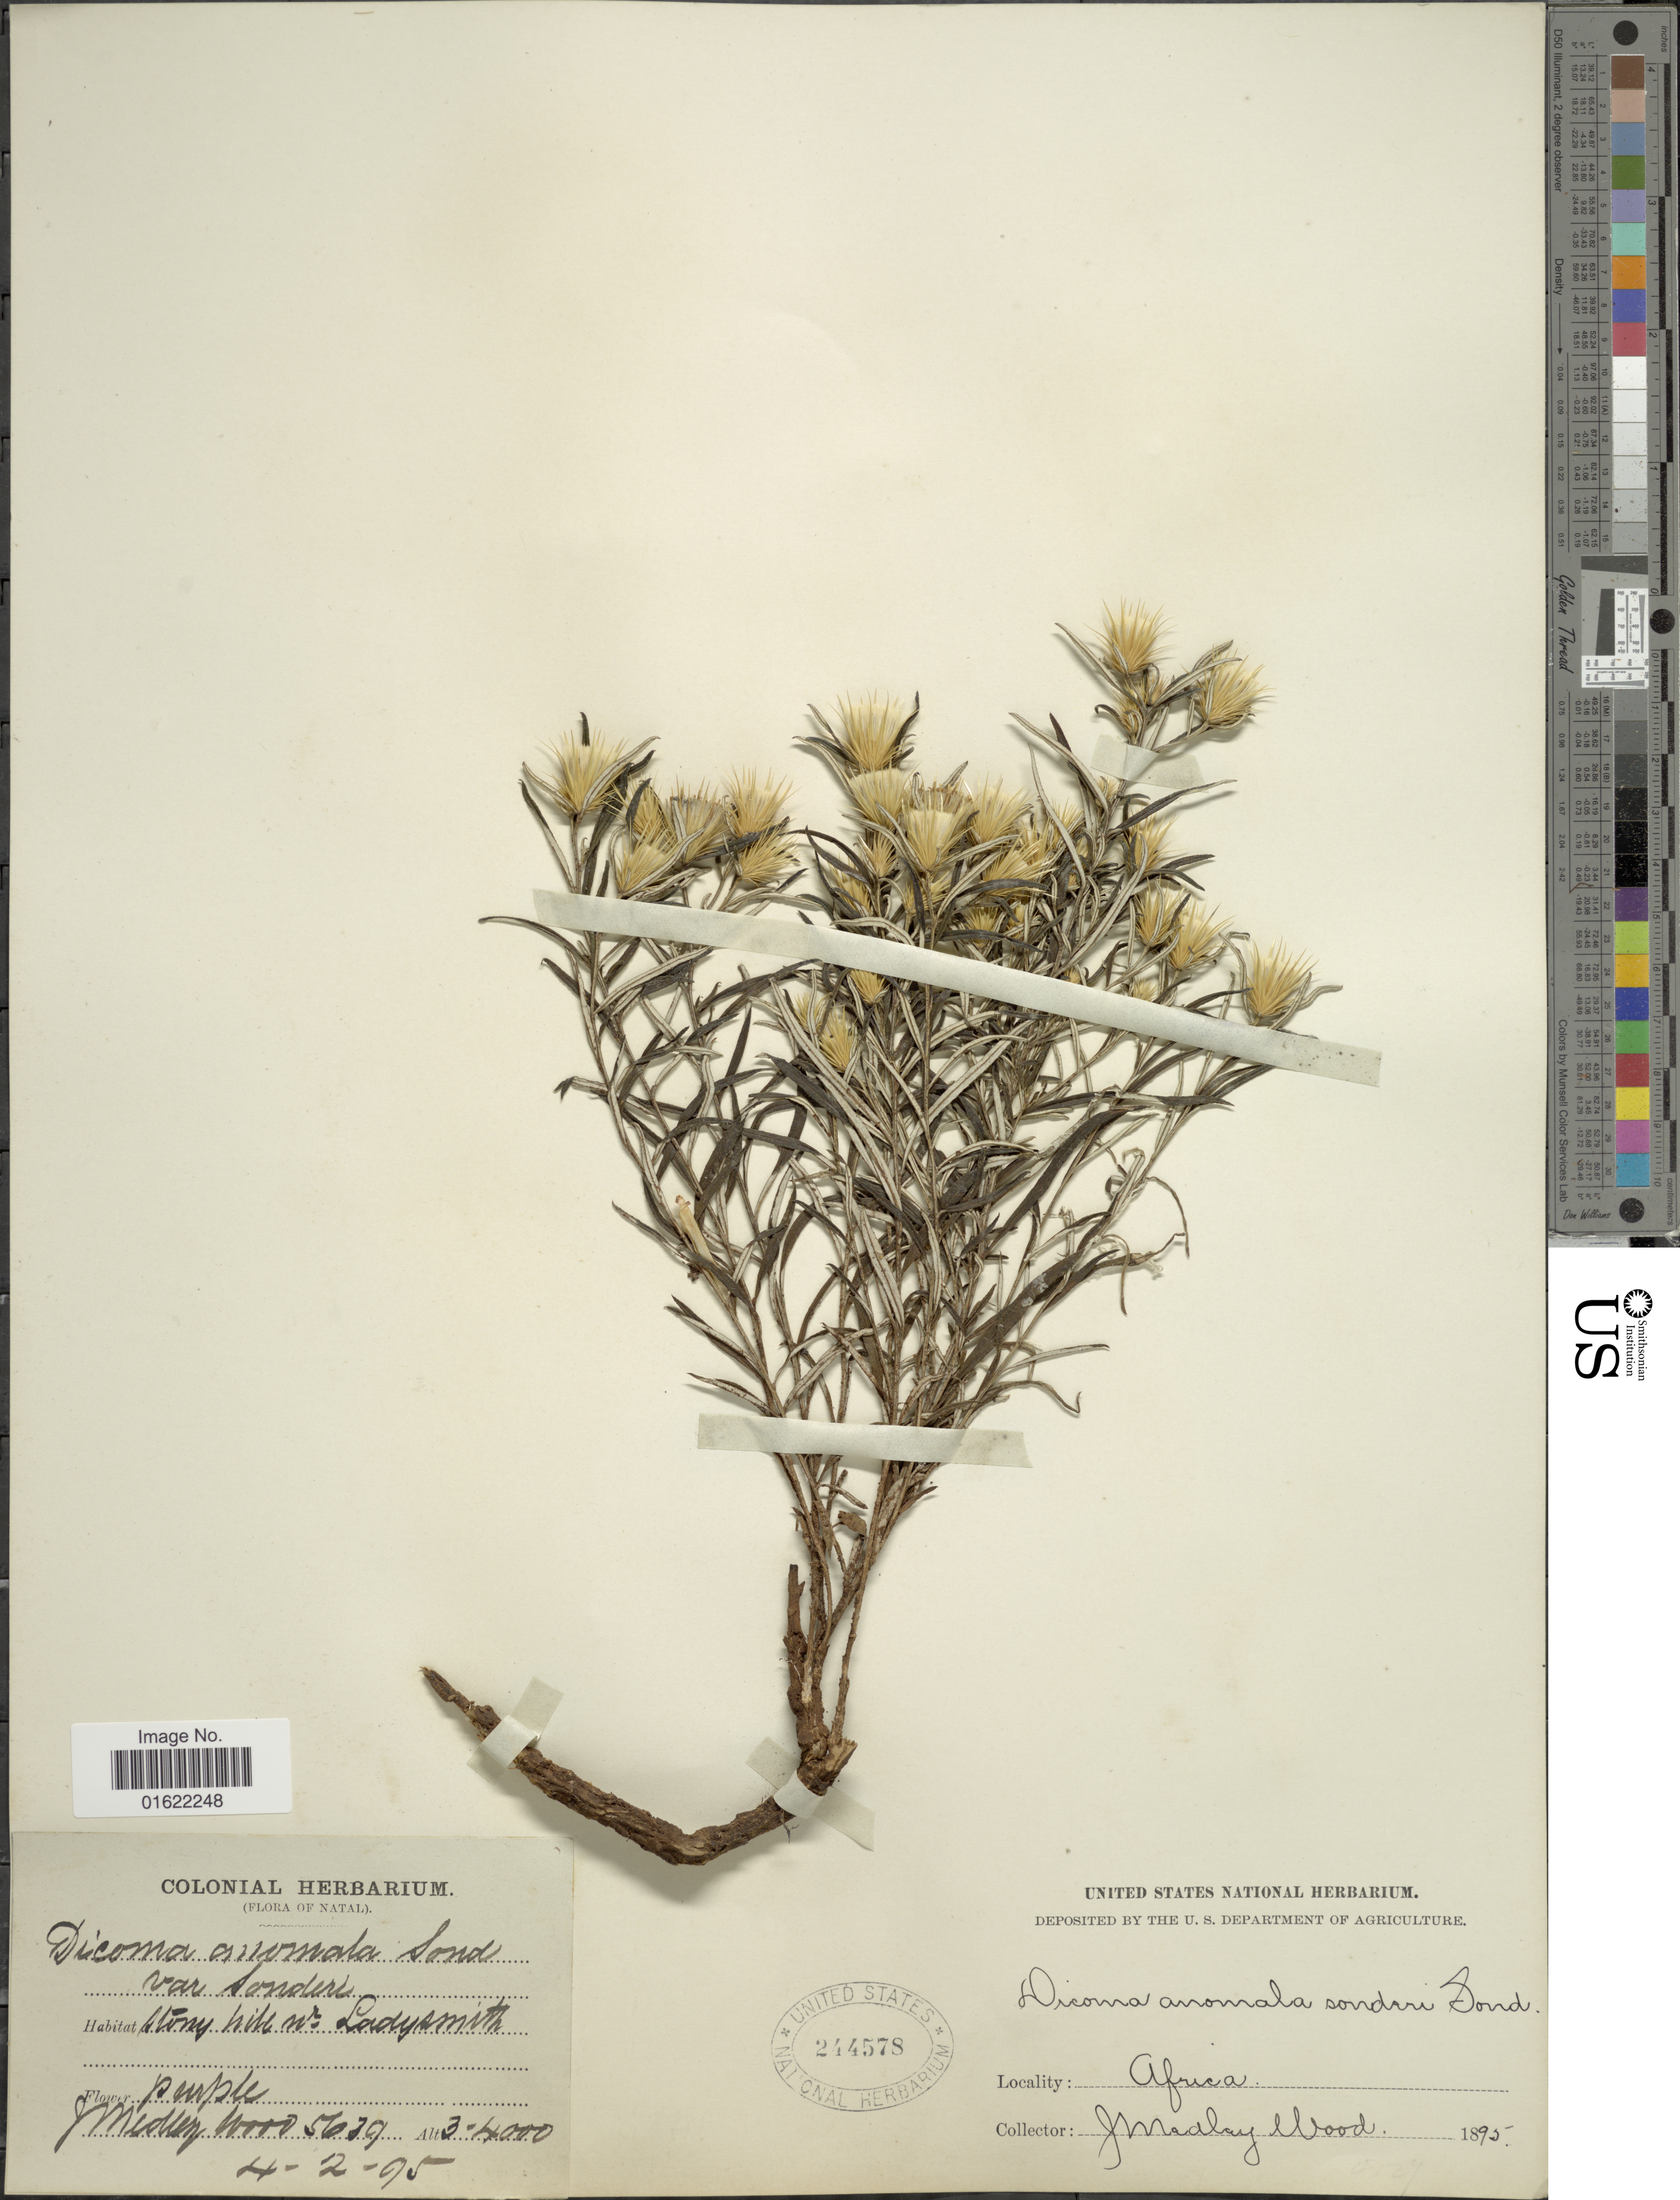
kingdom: Plantae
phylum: Tracheophyta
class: Magnoliopsida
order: Asterales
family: Asteraceae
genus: Dicoma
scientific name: Dicoma anomala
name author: Sond.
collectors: J. Medley Wood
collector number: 5639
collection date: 1895-02-04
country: South Africa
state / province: KwaZulu-Natal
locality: Africa. Along hill near Ladysmith. Natal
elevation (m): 914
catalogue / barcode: US 244578